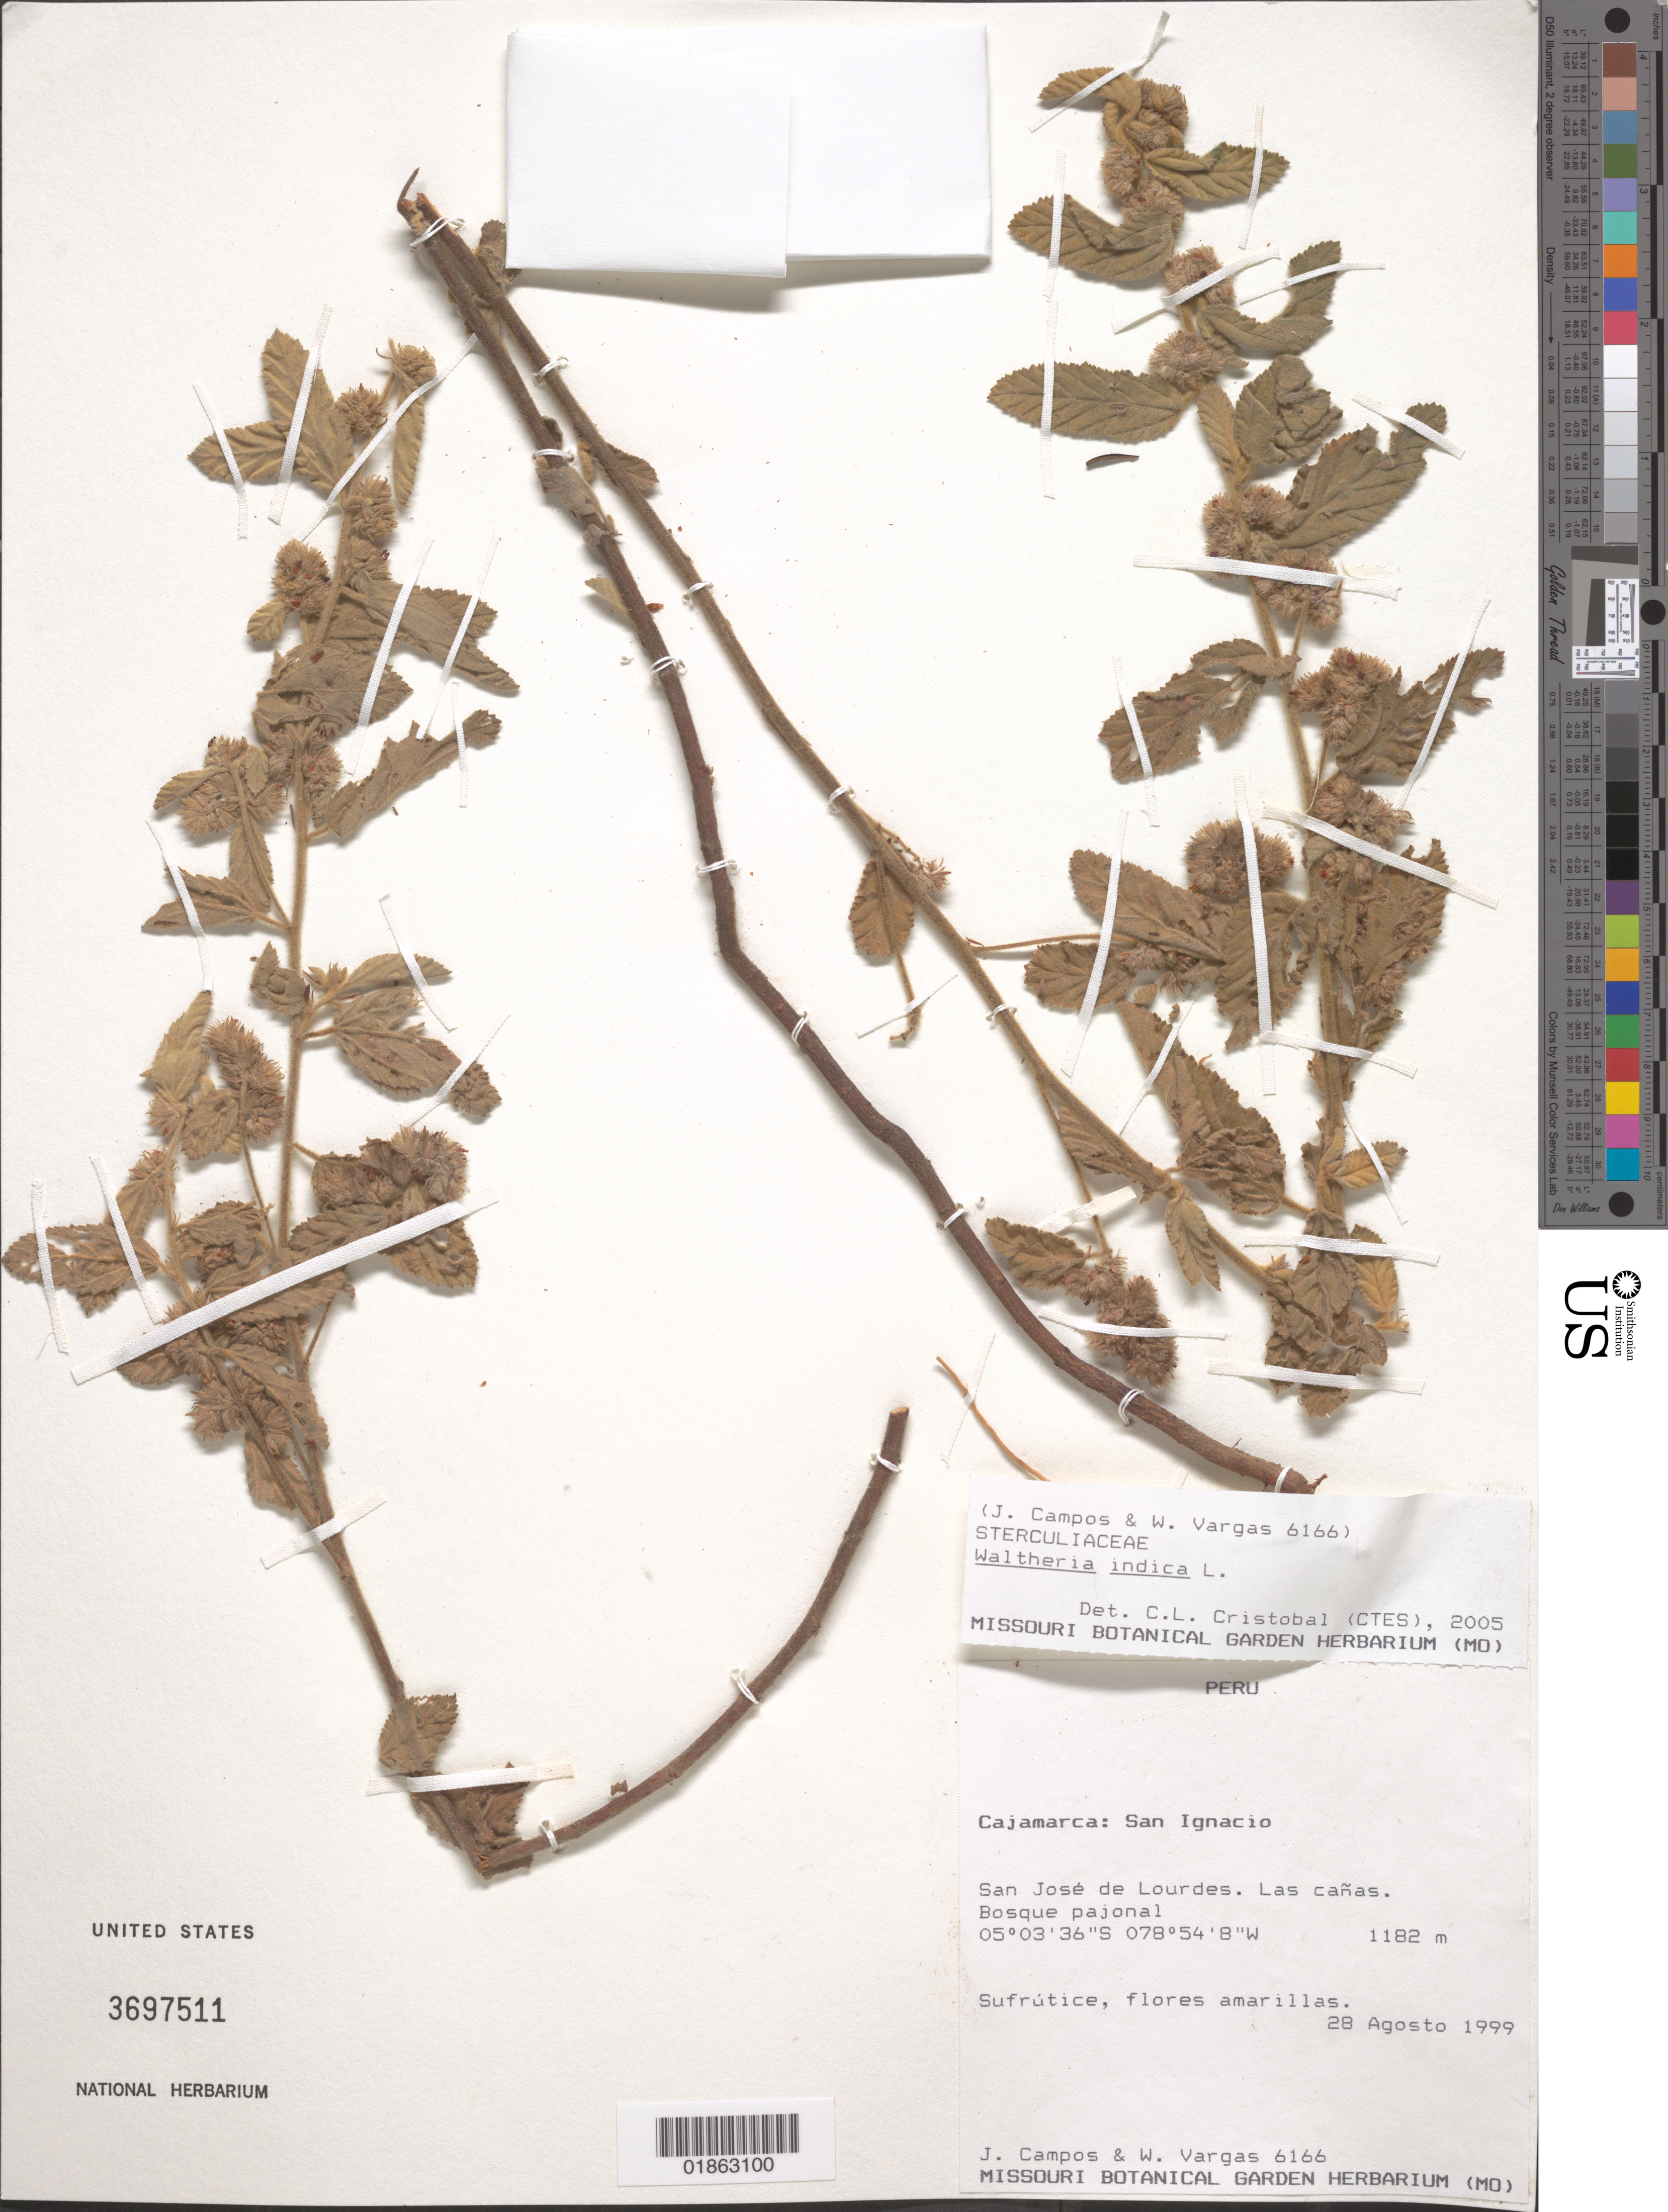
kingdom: Plantae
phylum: Tracheophyta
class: Magnoliopsida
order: Malvales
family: Malvaceae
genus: Waltheria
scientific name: Waltheria indica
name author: L.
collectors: J. Campos & W. Vargas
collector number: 6166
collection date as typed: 28 Agosto 1999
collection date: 1999-08-28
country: Peru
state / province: Cajamarca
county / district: San Ignacio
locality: San José de Lourdes.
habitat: Bosque pajonal.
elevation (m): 1182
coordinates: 05 03 36 S, 78 54 8 W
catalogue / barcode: US 3697511